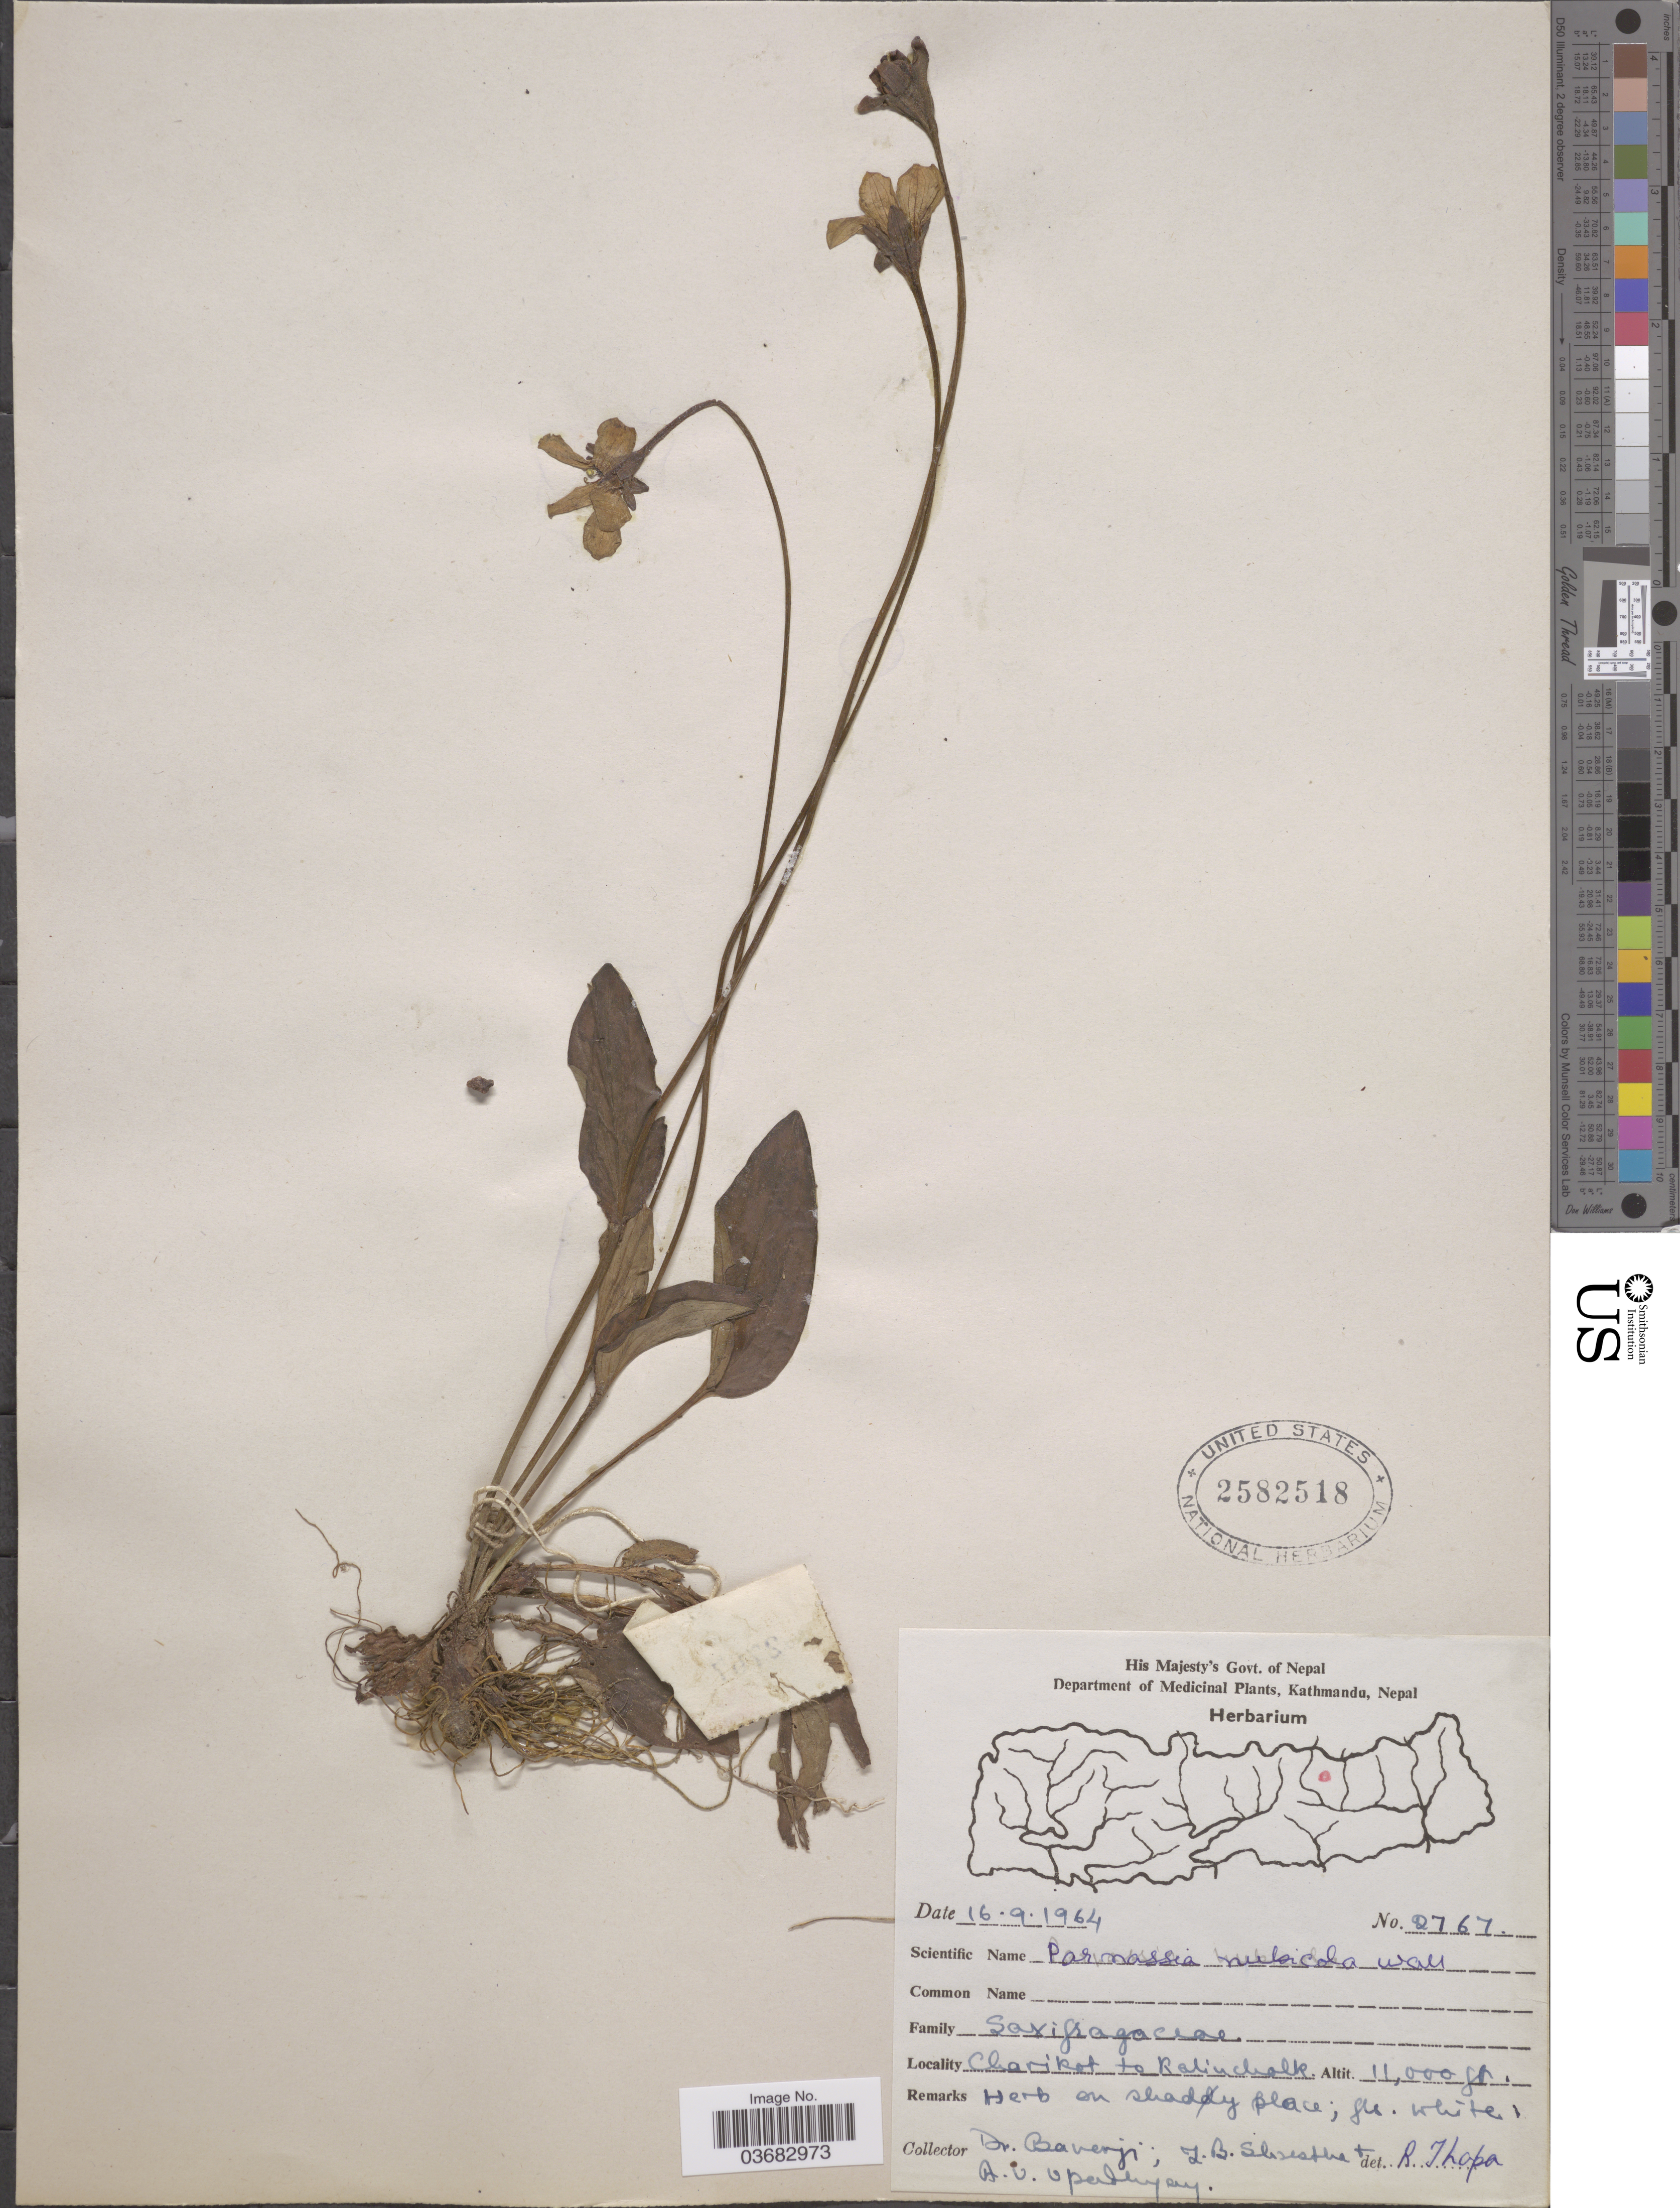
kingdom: Plantae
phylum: Tracheophyta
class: Magnoliopsida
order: Celastrales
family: Parnassiaceae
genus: Parnassia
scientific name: Parnassia nubicola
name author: Wall. ex Royle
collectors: -. Banerji, T. B. Shrestha & A. Upadhaya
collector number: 2767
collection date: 1964-09-16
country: Nepal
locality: Charikot to Kalinchalk.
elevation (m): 3353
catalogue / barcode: US 2582518